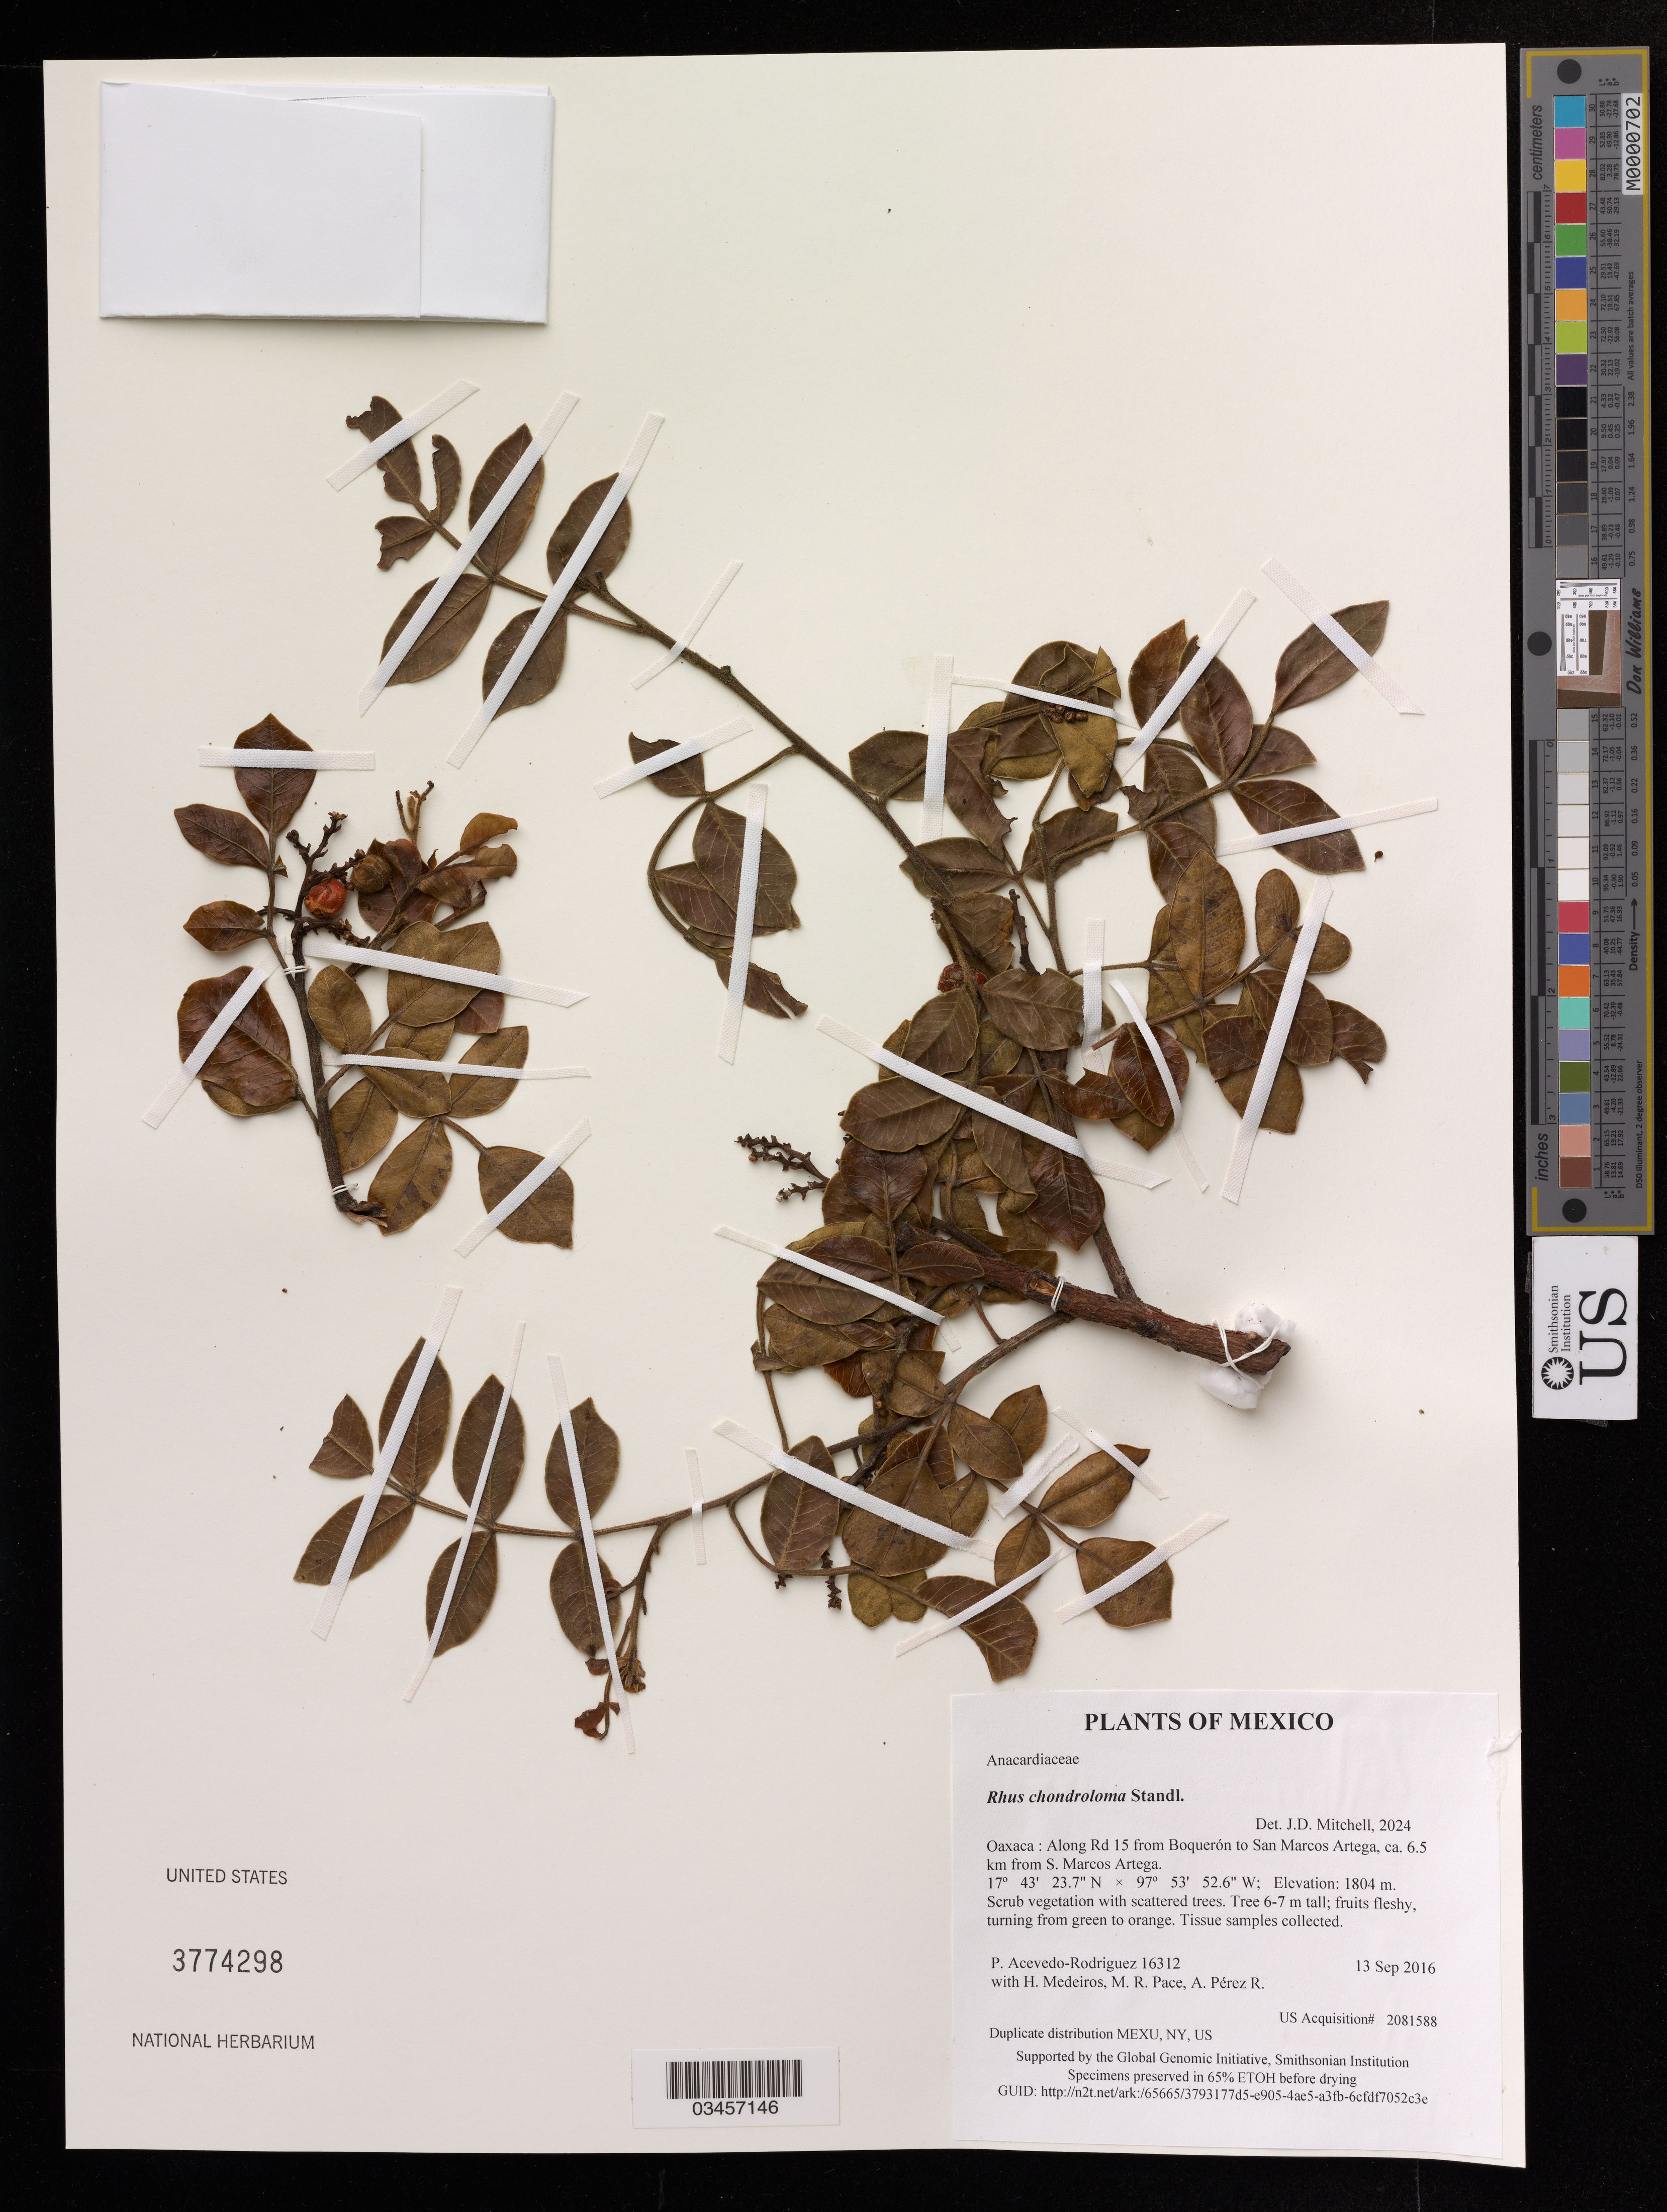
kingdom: Plantae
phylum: Tracheophyta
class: Magnoliopsida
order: Sapindales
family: Anacardiaceae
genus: Rhus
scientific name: Rhus chondroloma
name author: Standl.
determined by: Mitchell, John D.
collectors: P. Acevedo-Rodriguez, H. Medeiros, M. Pace & A. Pérez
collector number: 16312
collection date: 2016-09-13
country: Mexico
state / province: Oaxaca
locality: Along Rd 15 from Boquerón to San Marcos Artega, ca. 6.5 km from S. Marcos Artega.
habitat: Scrub vegetation with scattered trees.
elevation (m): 1804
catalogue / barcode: US 3774298